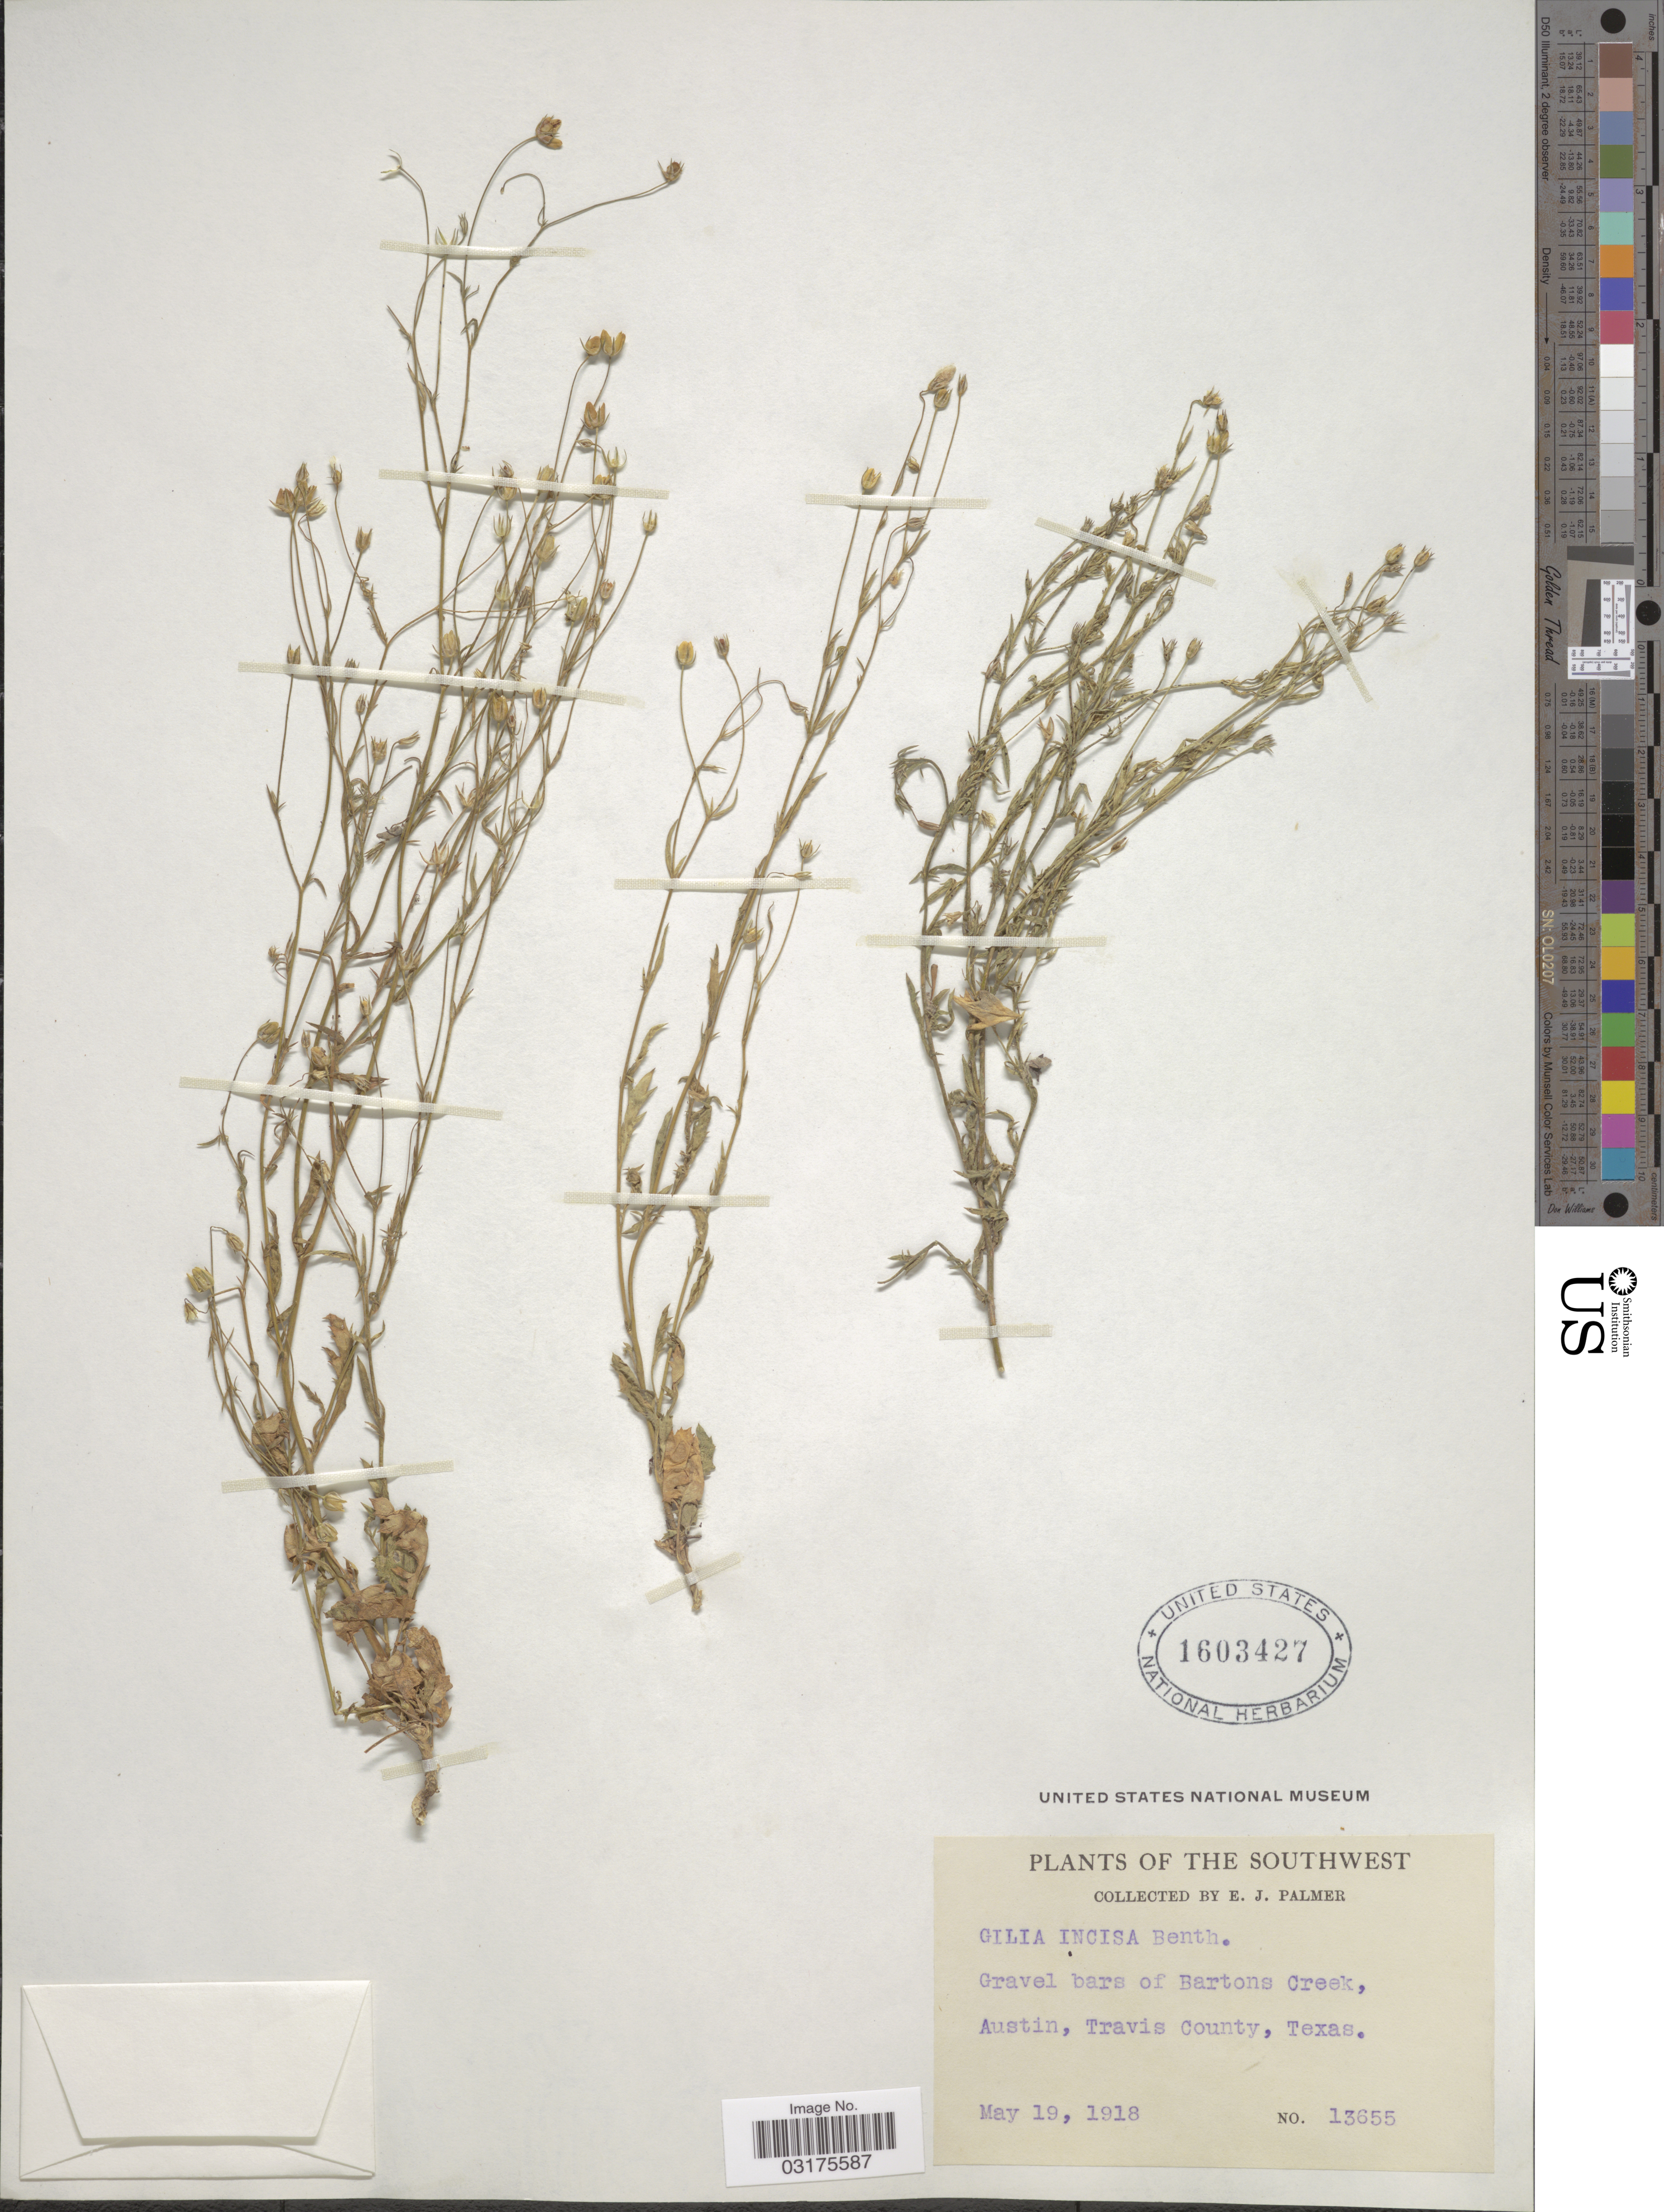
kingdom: Plantae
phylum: Tracheophyta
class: Magnoliopsida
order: Ericales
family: Polemoniaceae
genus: Giliastrum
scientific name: Giliastrum incisum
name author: (Benth.) J.M. Porter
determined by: Strong, Mark T., (BOT), Smithsonian Institution - National Museum of Natural History (UNITED STATES)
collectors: E. J. Palmer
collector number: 13655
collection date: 1918-05-19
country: United States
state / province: Texas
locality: The Southwest, Gravel bars of Bartons Creek, Austin, Travis County.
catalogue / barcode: US 1603427